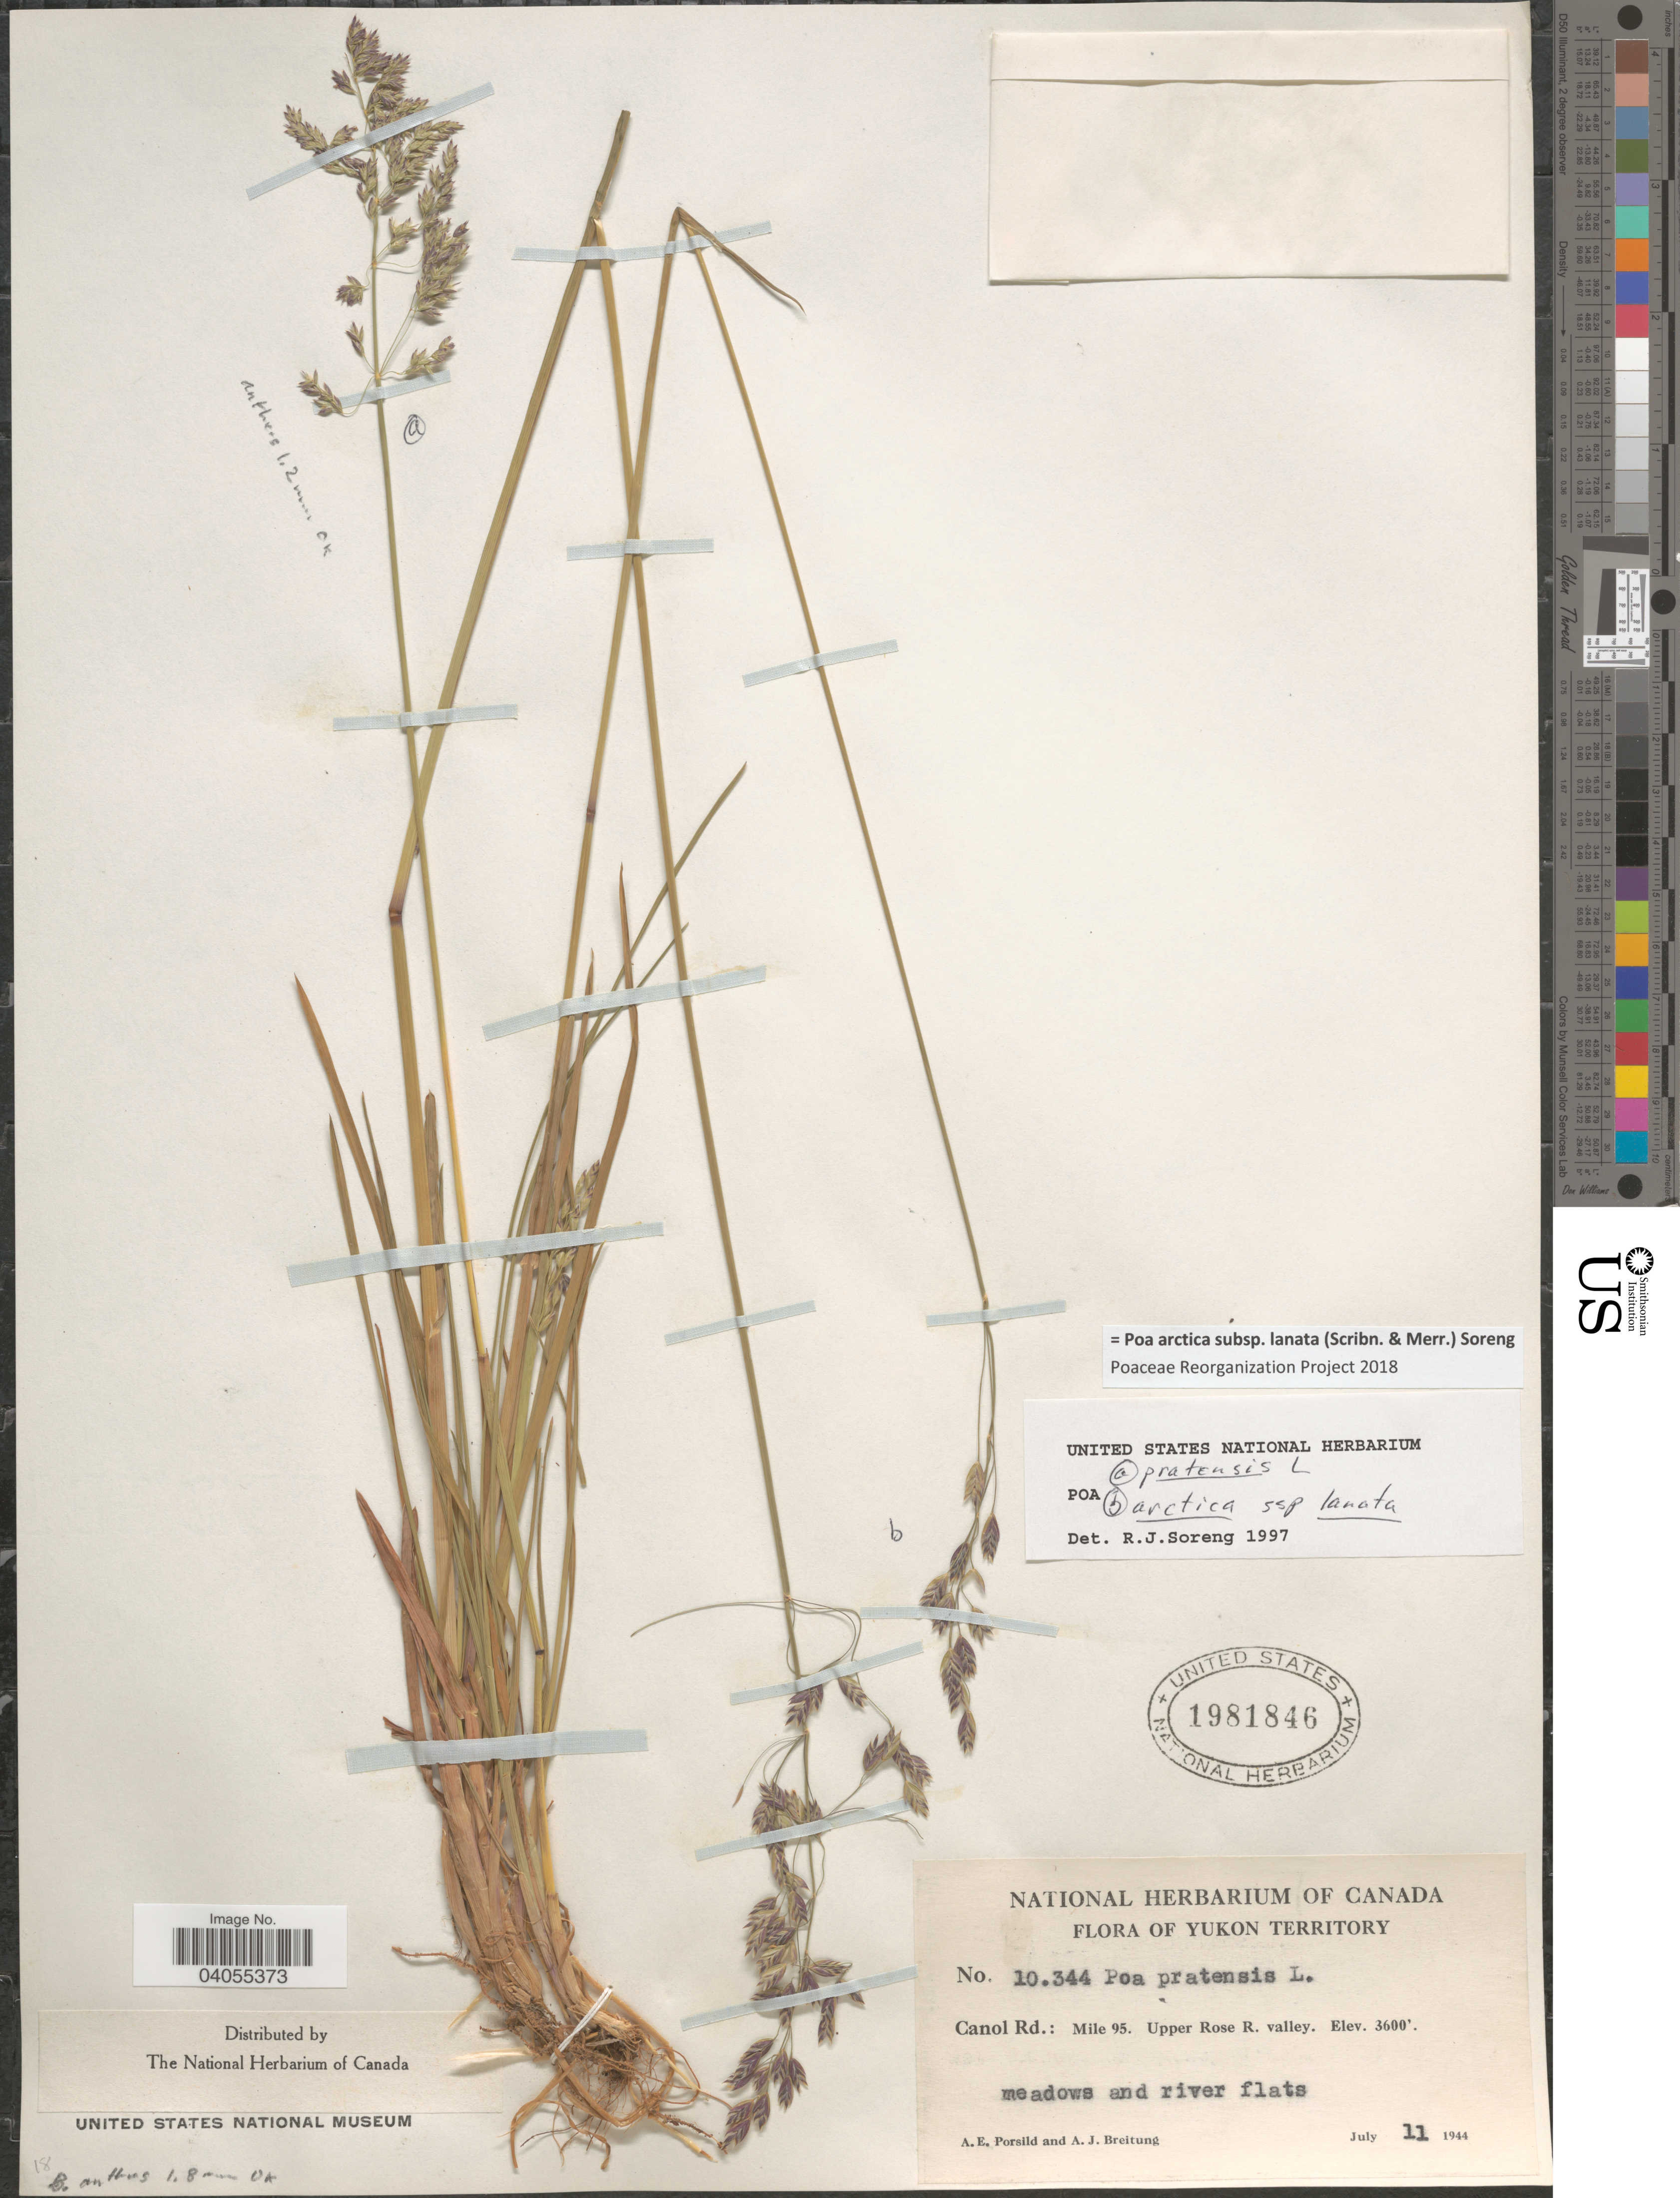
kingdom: Plantae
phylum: Tracheophyta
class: Liliopsida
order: Poales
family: Poaceae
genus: Poa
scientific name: Poa arctica subsp. lanata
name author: (Scribn. & Merr.) Soreng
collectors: A. E. Porsild & A. Breitung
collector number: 10344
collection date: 1944-07-11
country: Canada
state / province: Yukon Territory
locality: Canol Rd.: Mile 95. Upper Rose R. valley. Meadows and river flats.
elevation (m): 1097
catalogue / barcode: US 1981846